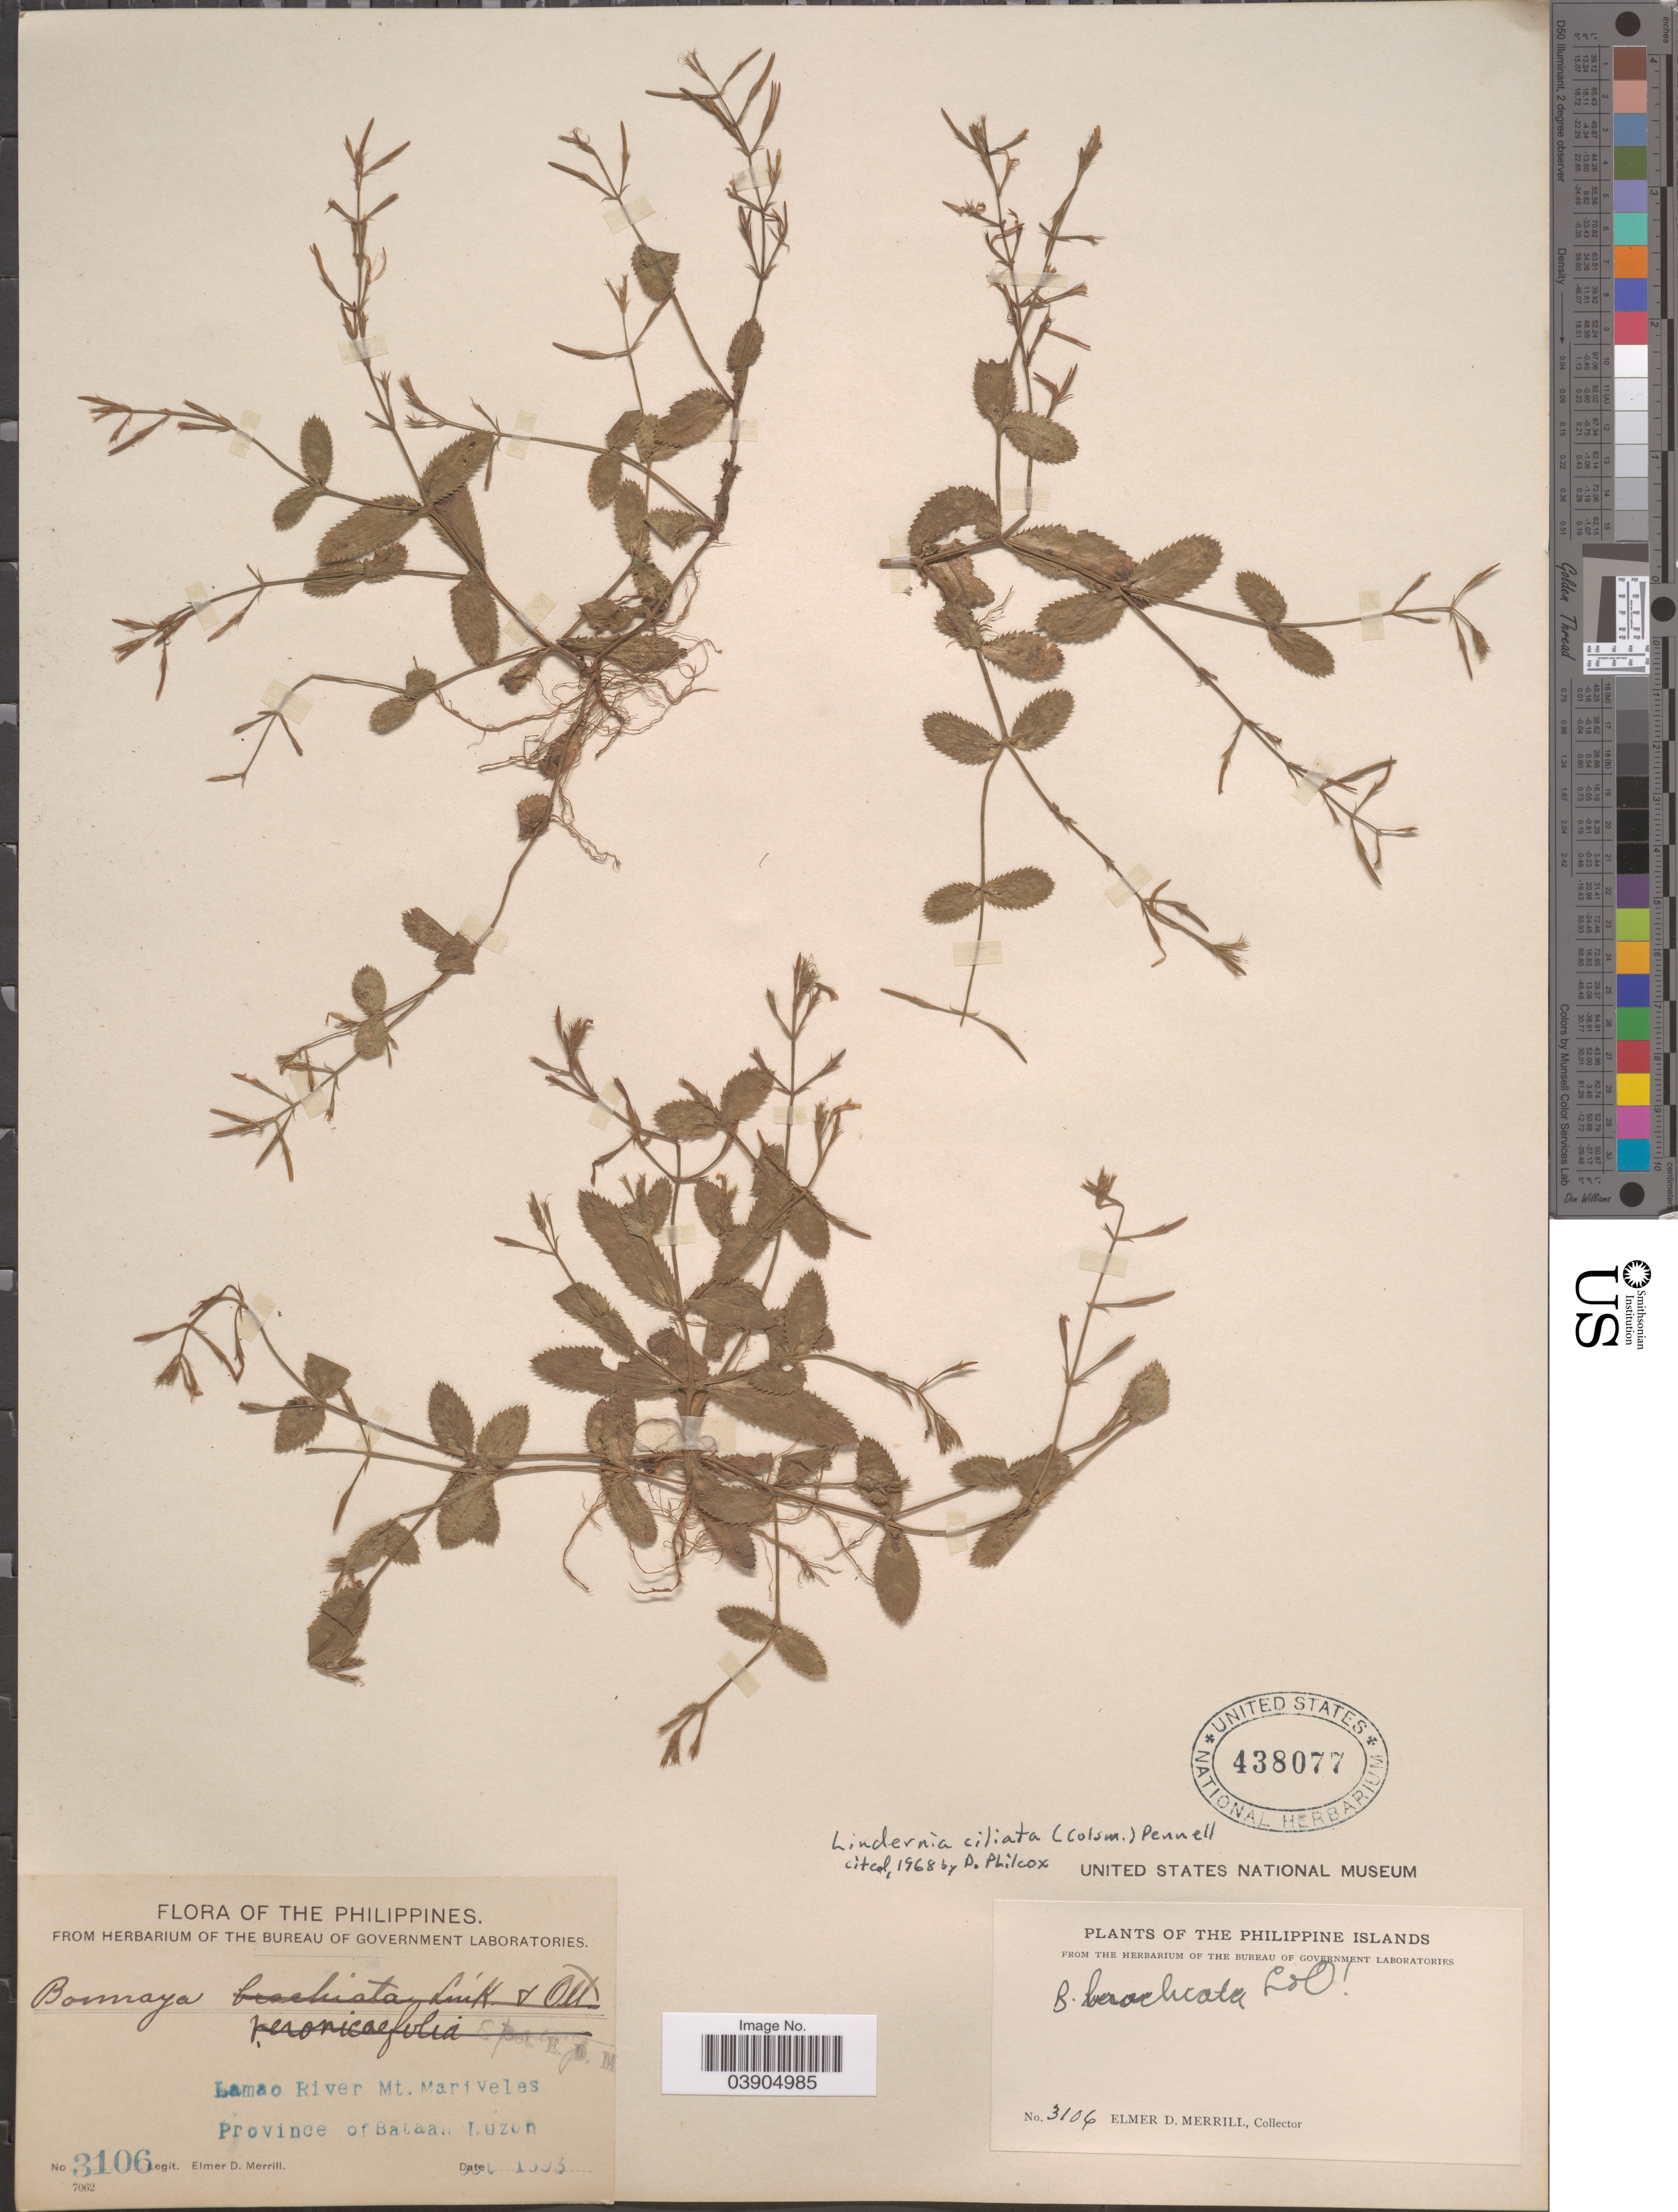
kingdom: Plantae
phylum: Tracheophyta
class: Magnoliopsida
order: Lamiales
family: Linderniaceae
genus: Lindernia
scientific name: Lindernia ciliata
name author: (Colsm.) Pennell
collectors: E. D. Merrill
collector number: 3106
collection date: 1903-10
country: Philippines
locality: Lamao River Mt. Mariveles, Province of Bataan, Luzon.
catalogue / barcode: US 438077